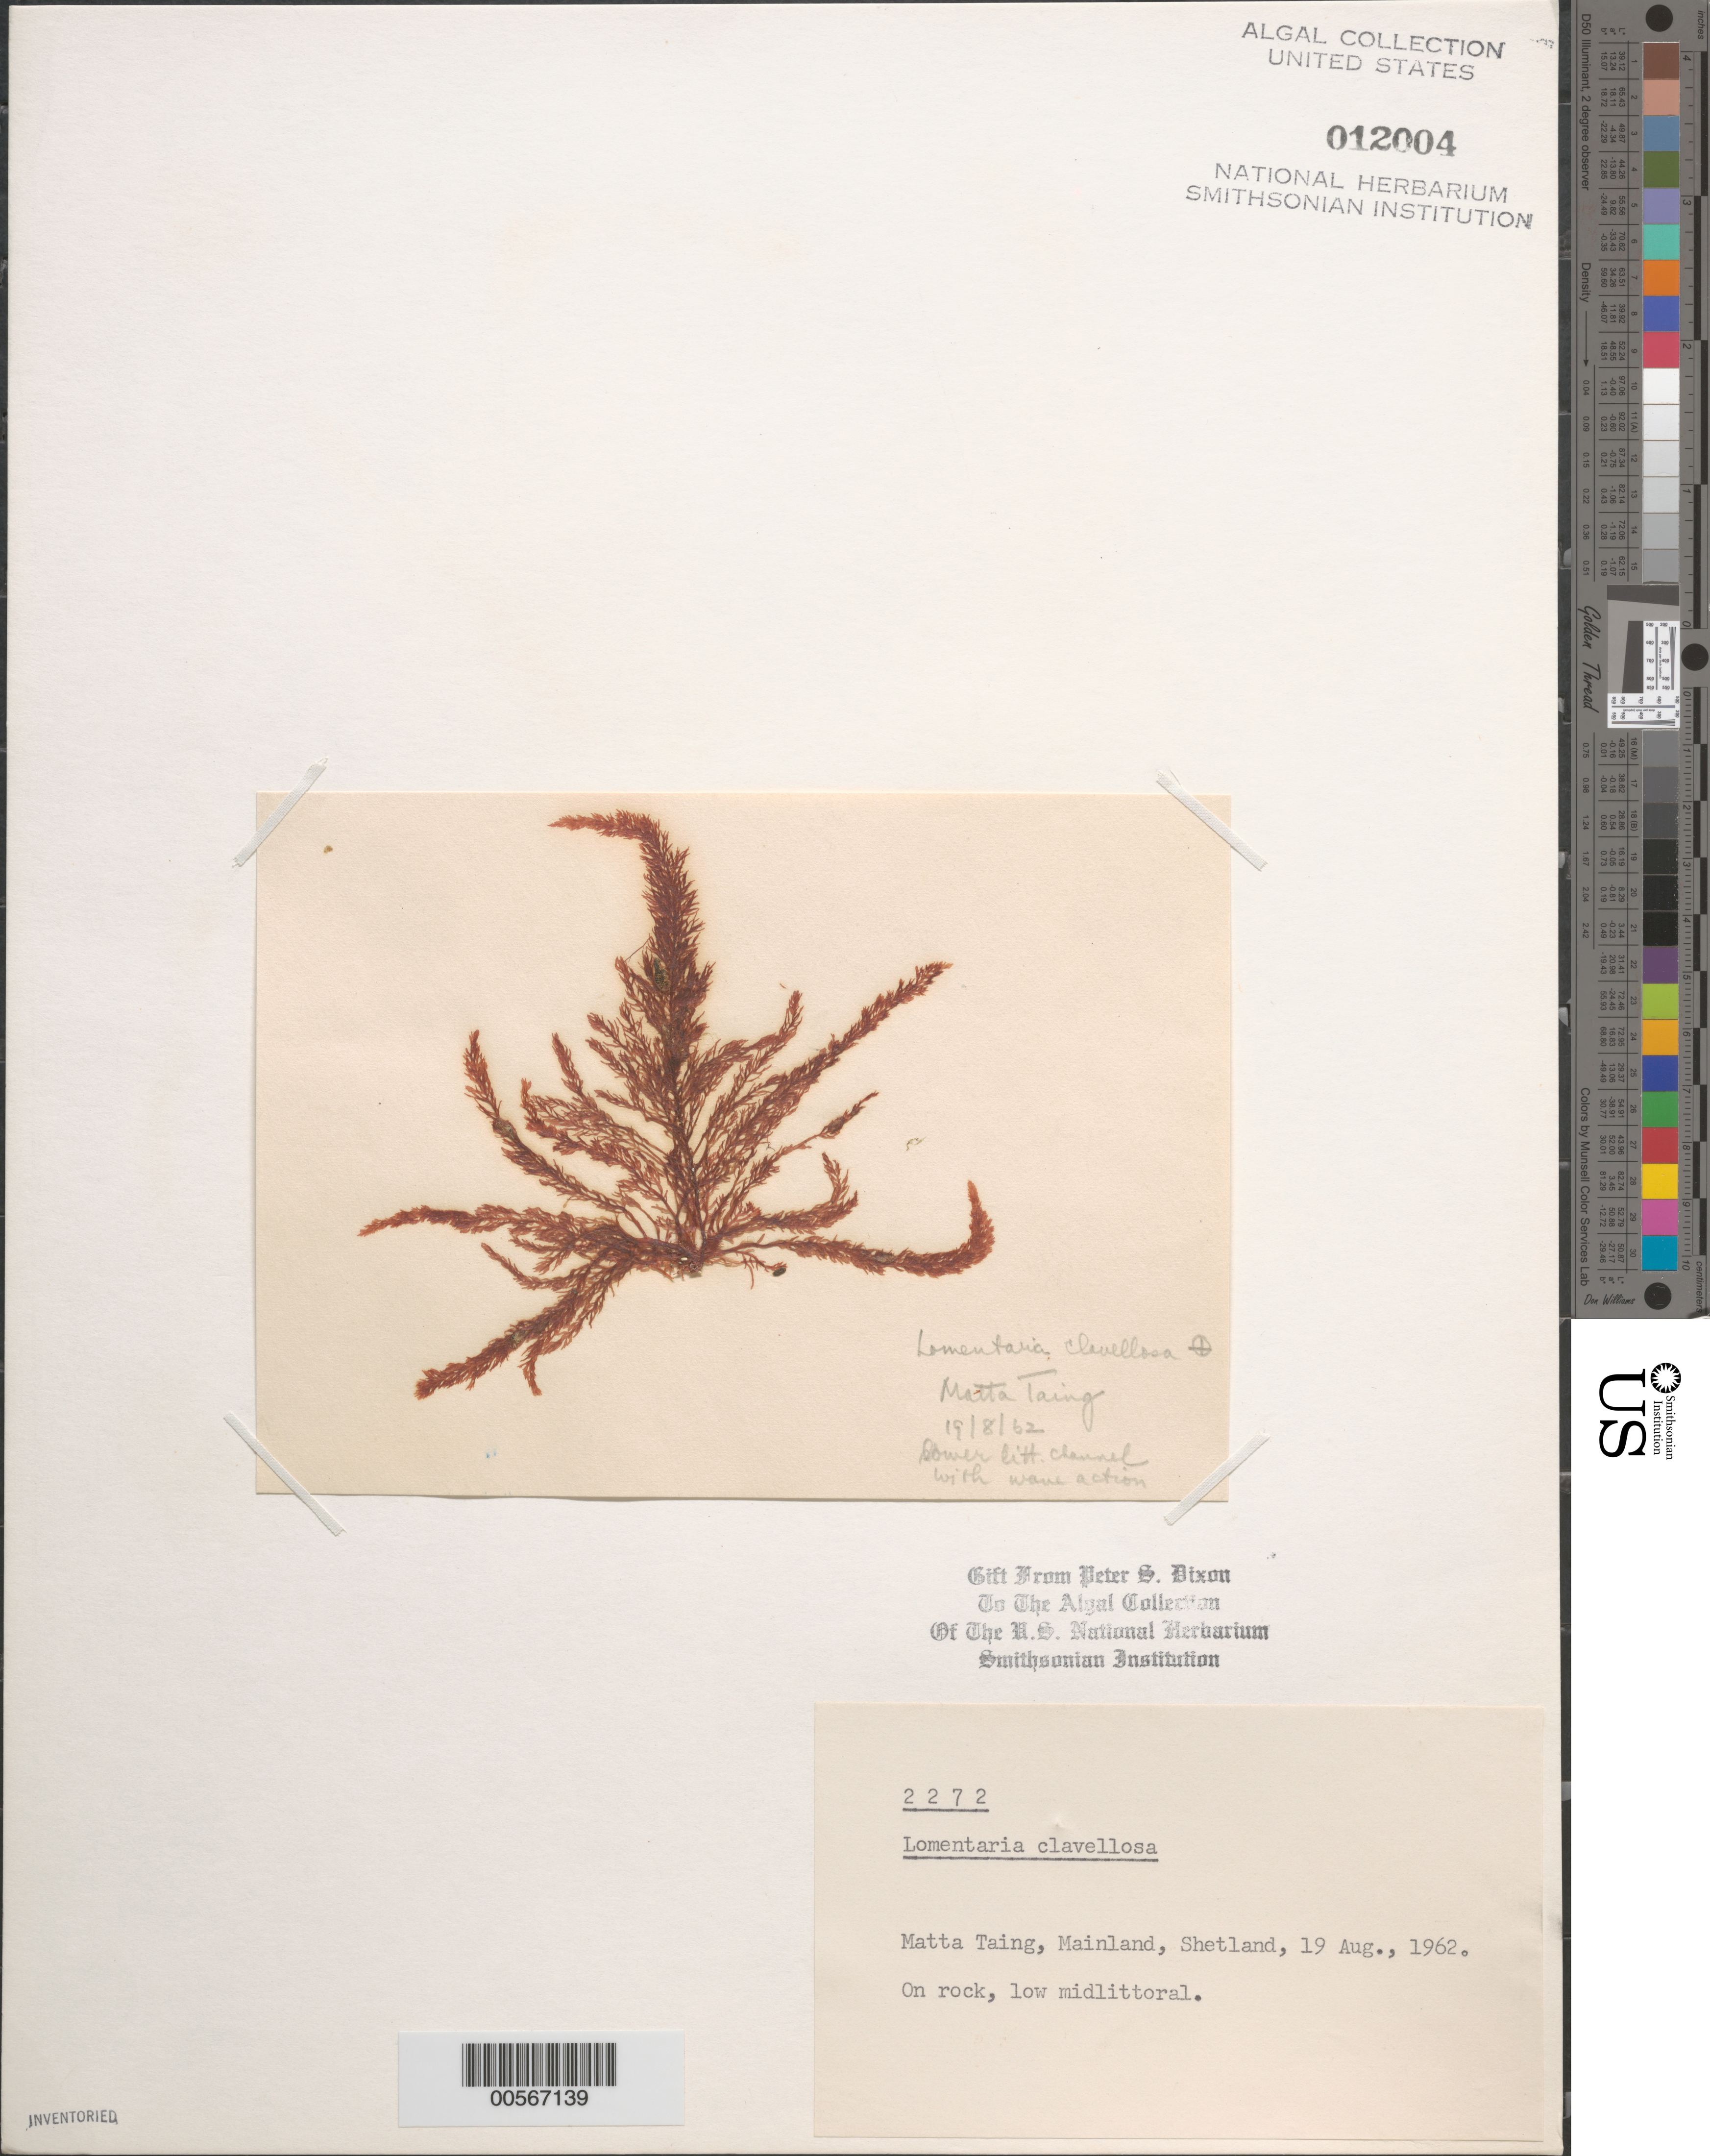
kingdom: Plantae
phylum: Rhodophyta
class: Florideophyceae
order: Rhodymeniales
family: Lomentariaceae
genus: Lomentaria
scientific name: Lomentaria clavellosa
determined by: Dixon, P. S.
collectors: P. S. Dixon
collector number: PSD 2272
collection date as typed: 19 Aug 1962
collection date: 1962-08-19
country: United Kingdom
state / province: Scotland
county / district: Shetland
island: Mainland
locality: Matta Taing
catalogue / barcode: US 12004